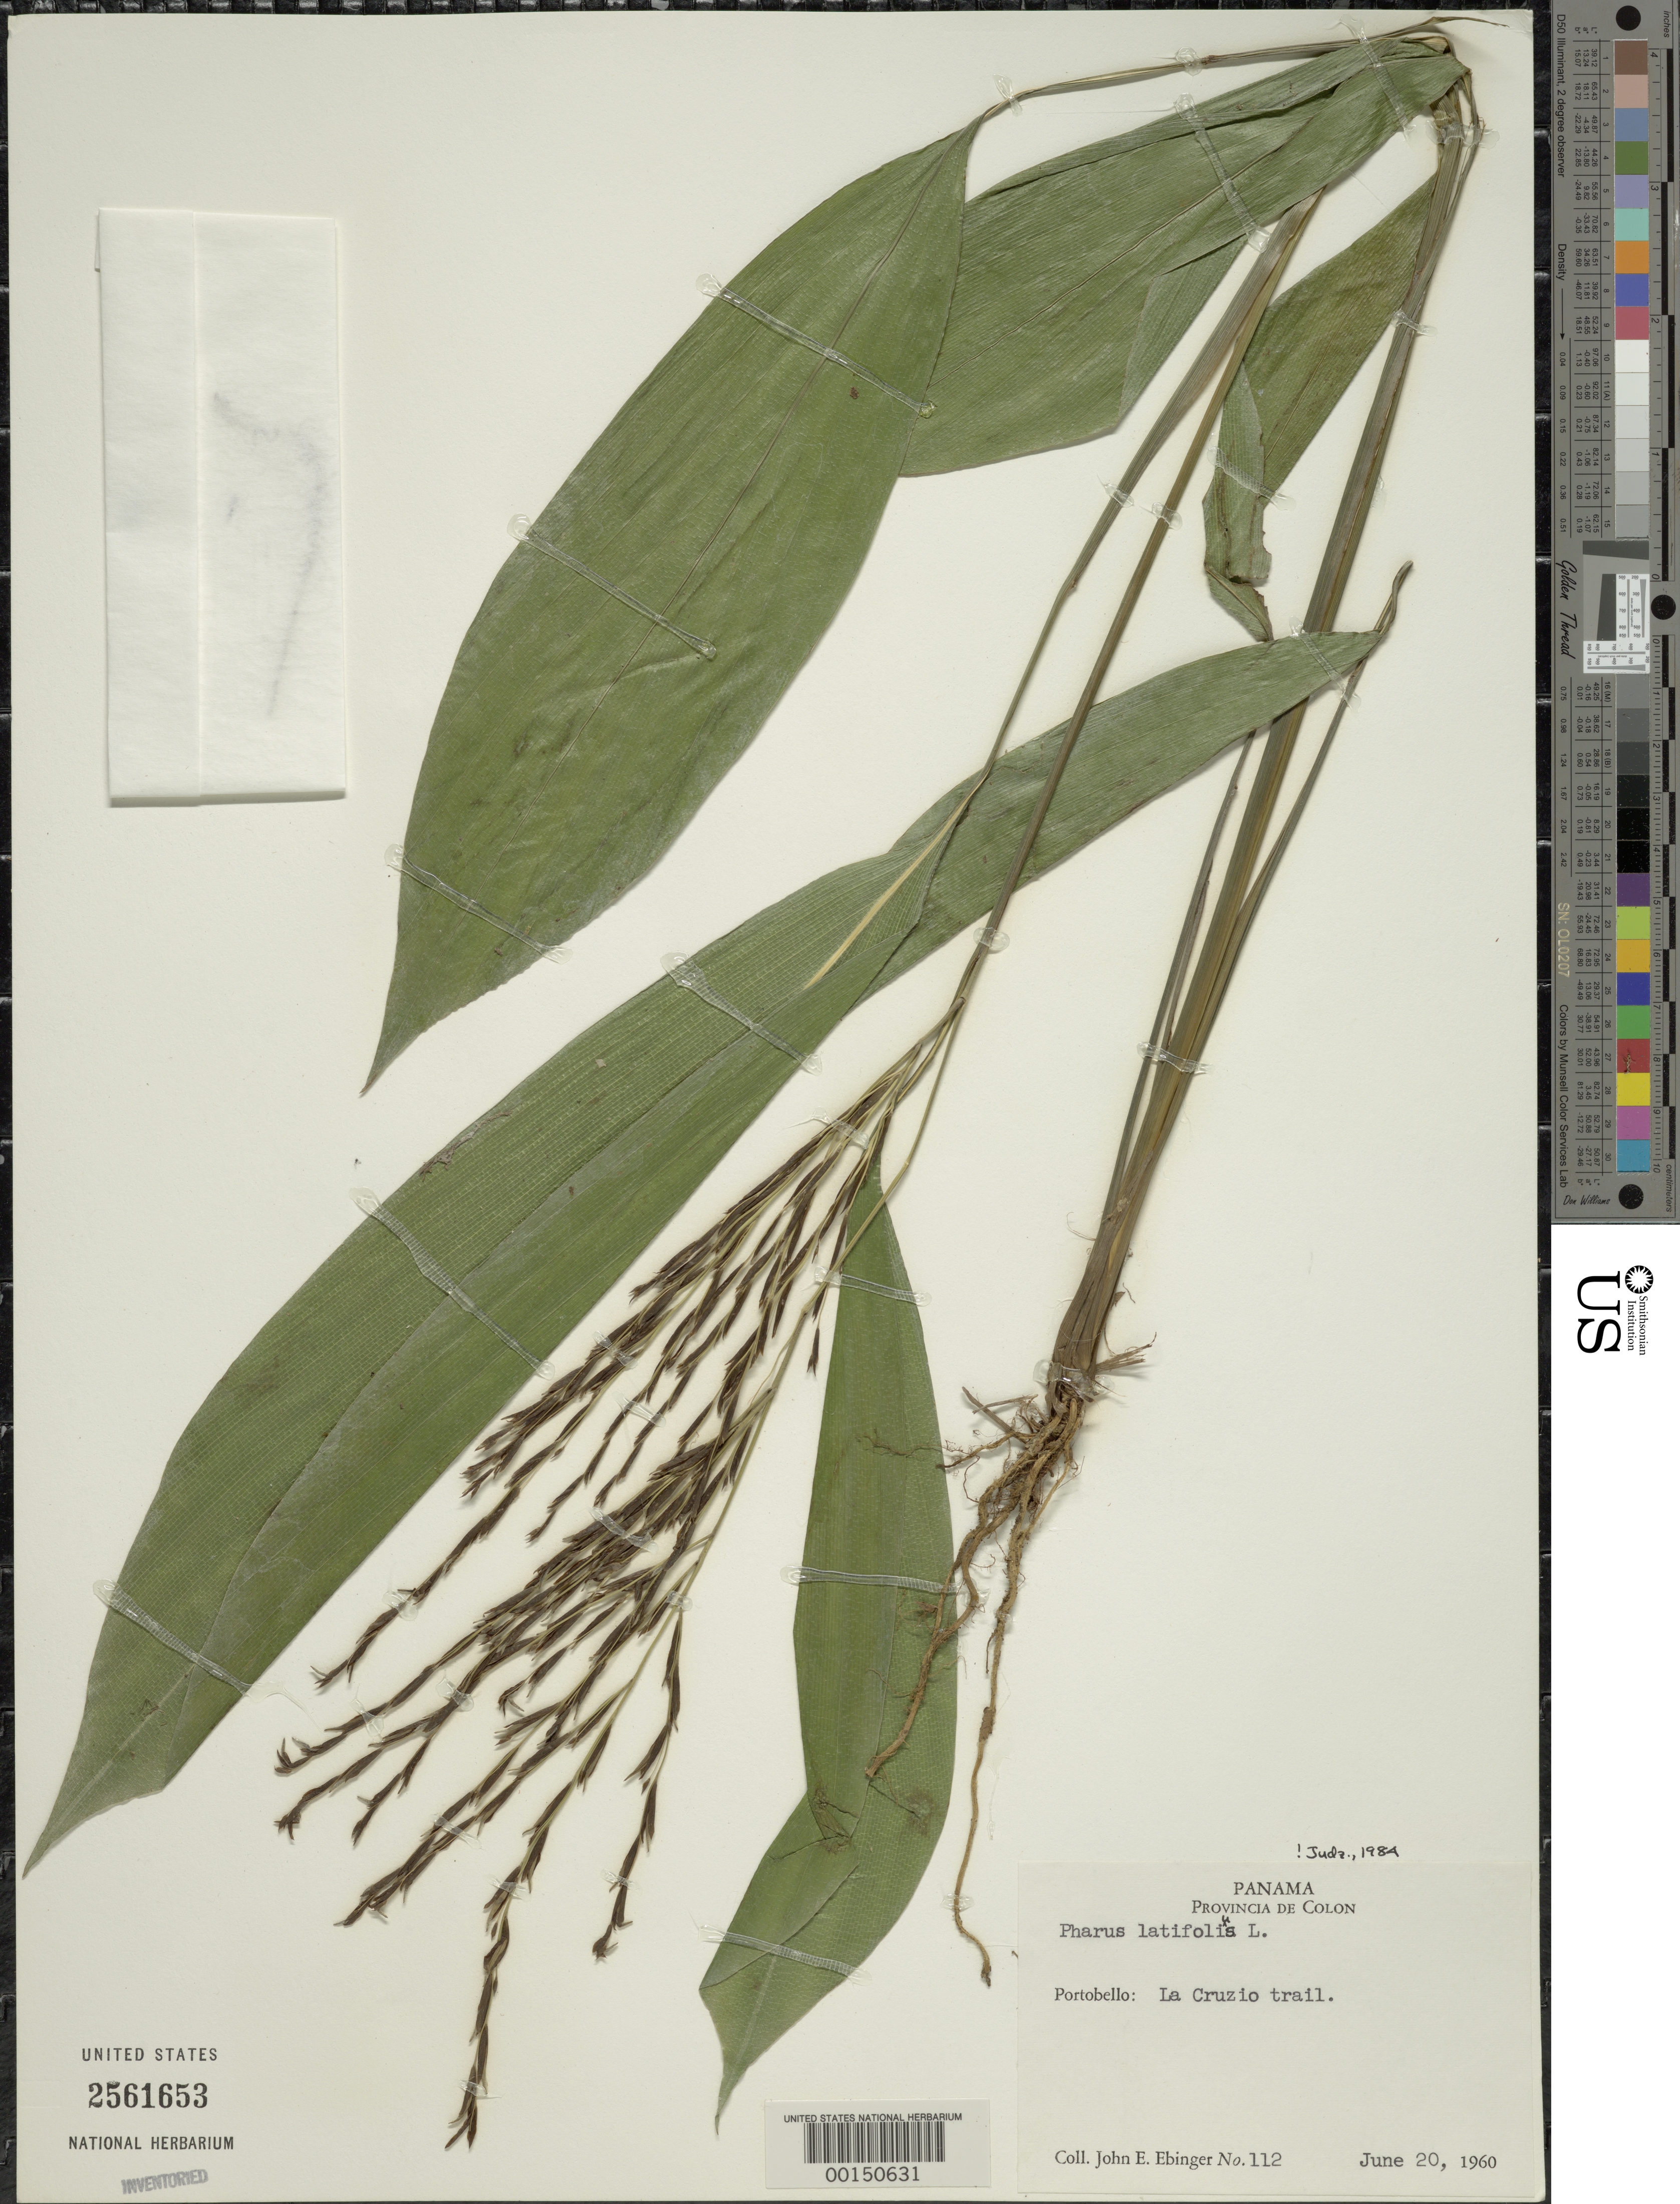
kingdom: Plantae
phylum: Tracheophyta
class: Liliopsida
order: Poales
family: Poaceae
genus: Pharus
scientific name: Pharus latifolius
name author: L.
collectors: J. Ebinger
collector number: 112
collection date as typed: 20 Jun 1960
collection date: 1960-06-20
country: Panama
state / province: Colón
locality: La Cruzio Trail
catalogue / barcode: US 2561653